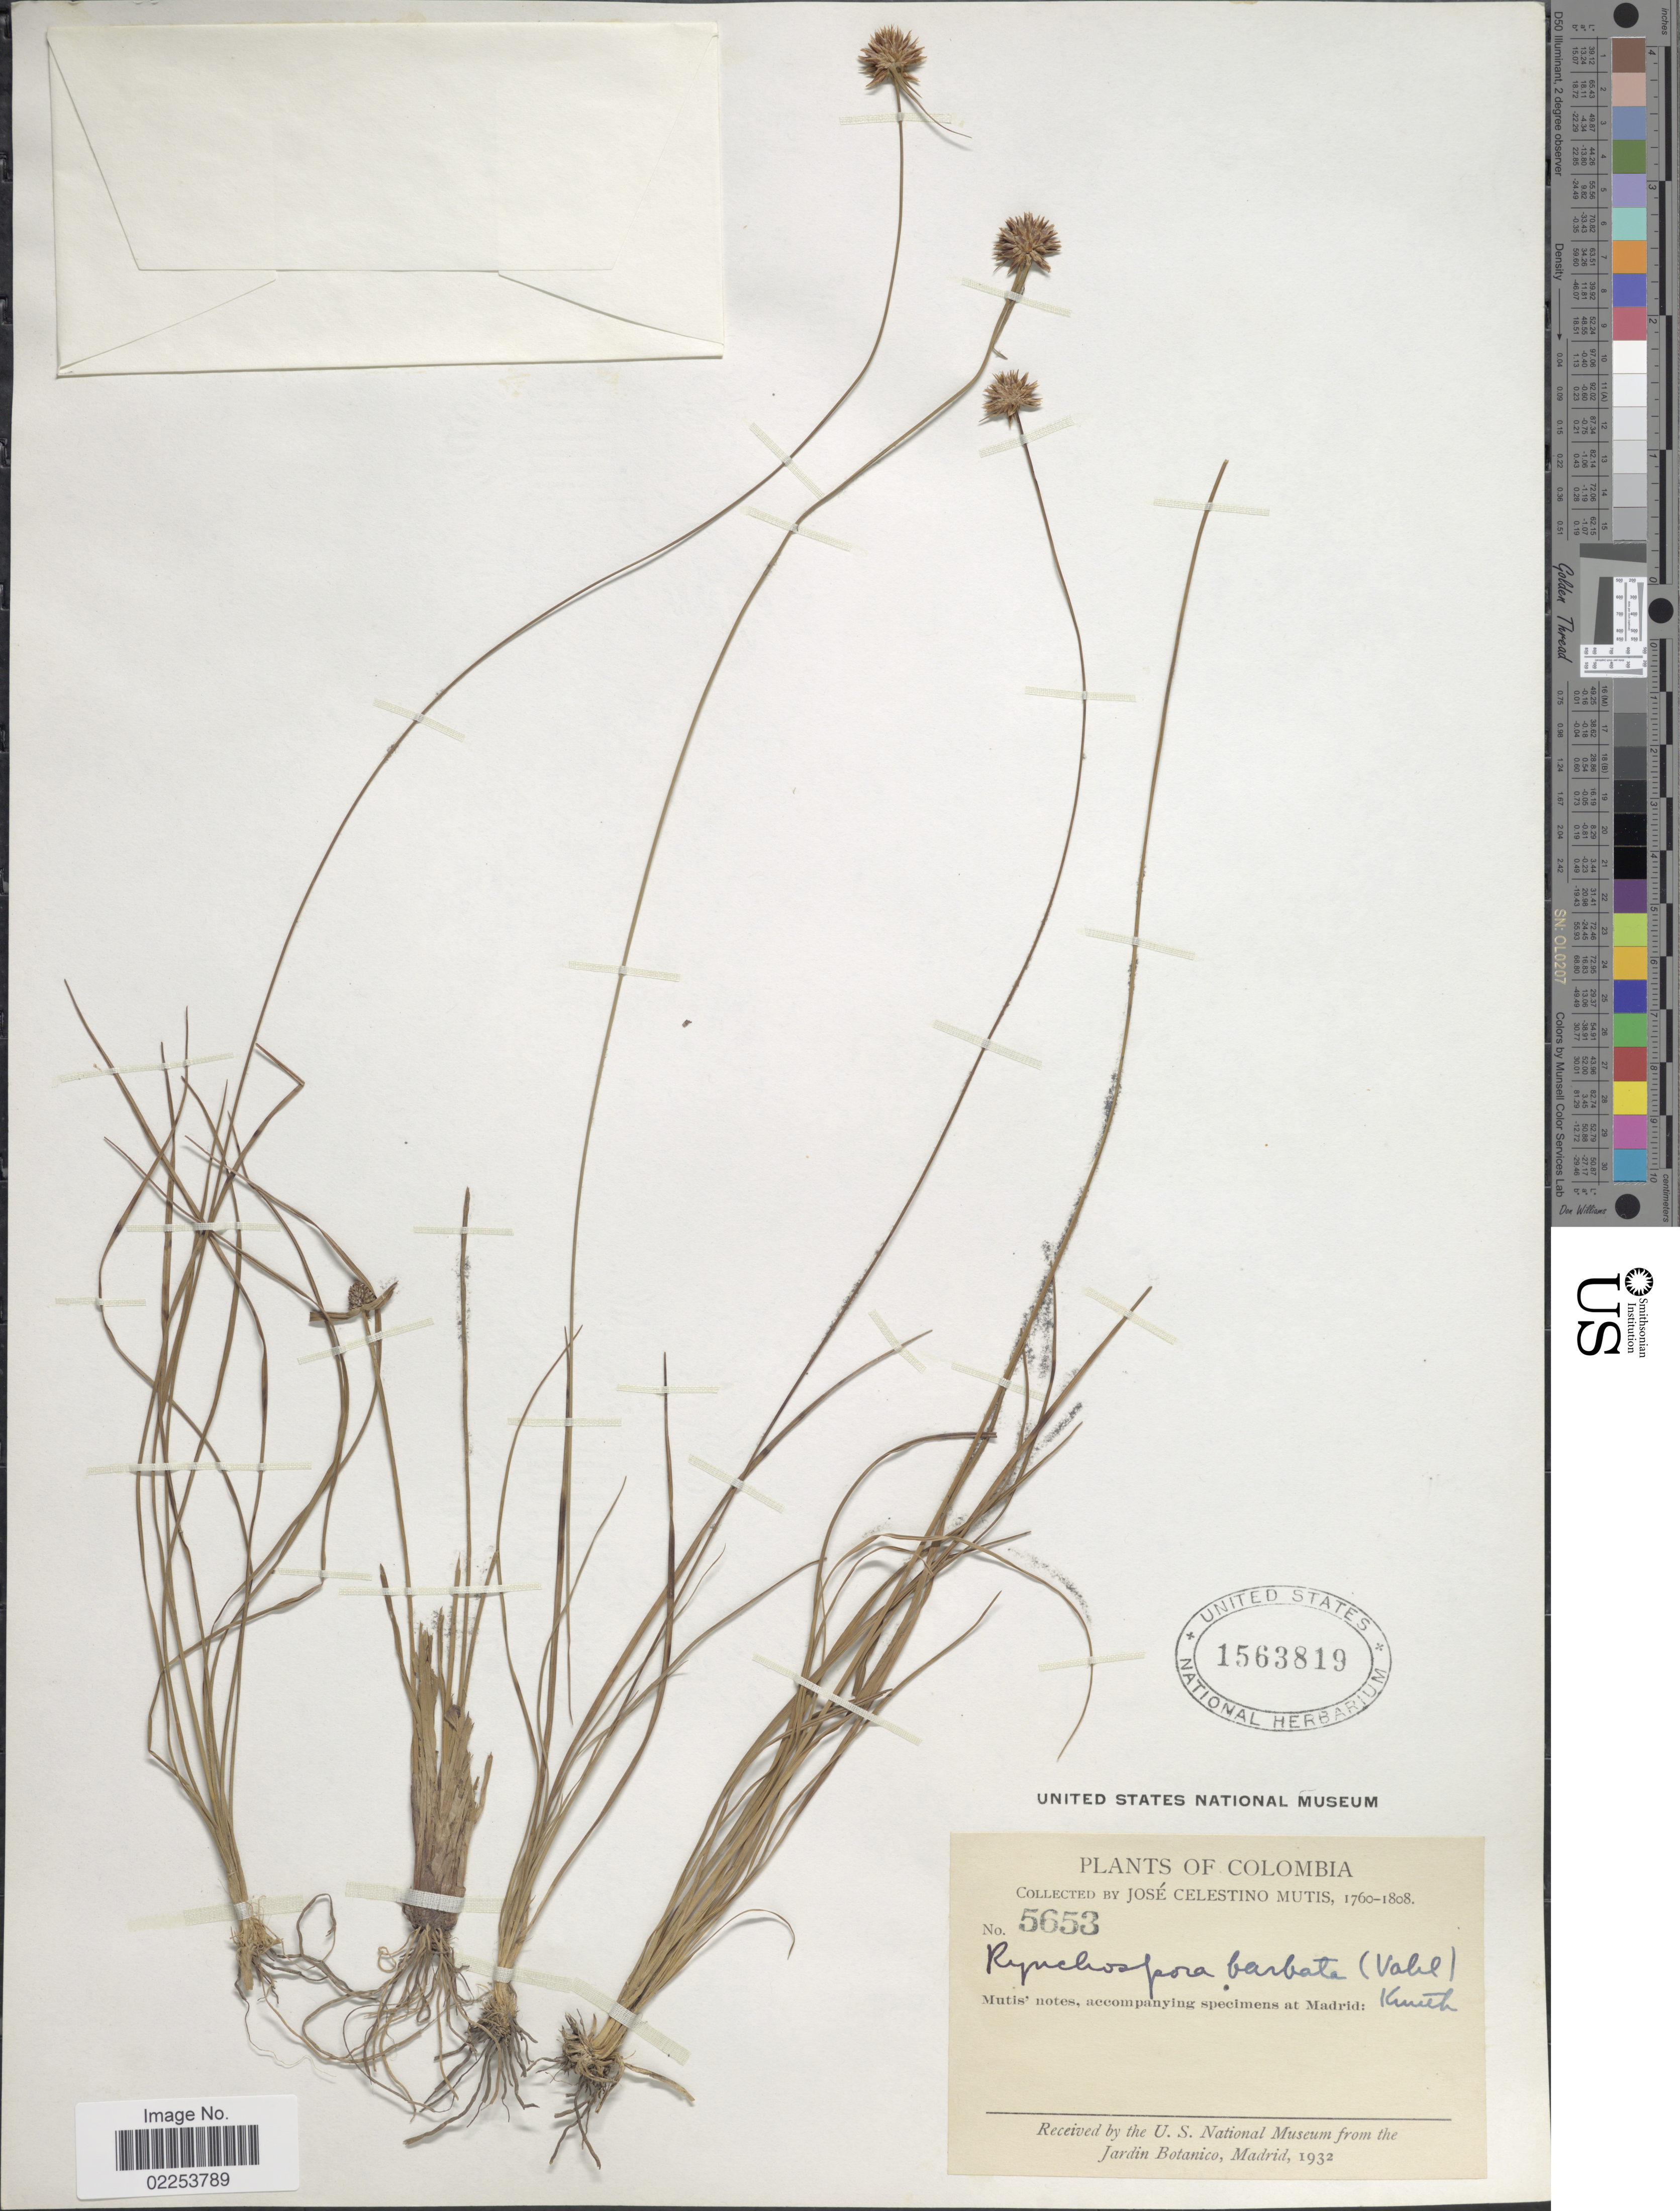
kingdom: Plantae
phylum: Tracheophyta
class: Liliopsida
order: Poales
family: Cyperaceae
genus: Rhynchospora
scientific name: Rhynchospora barbata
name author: (Vahl) Kunth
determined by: Alves, K.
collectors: J. C. B. Mutis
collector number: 5653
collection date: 1760/1808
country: Colombia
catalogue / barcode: US 1563819